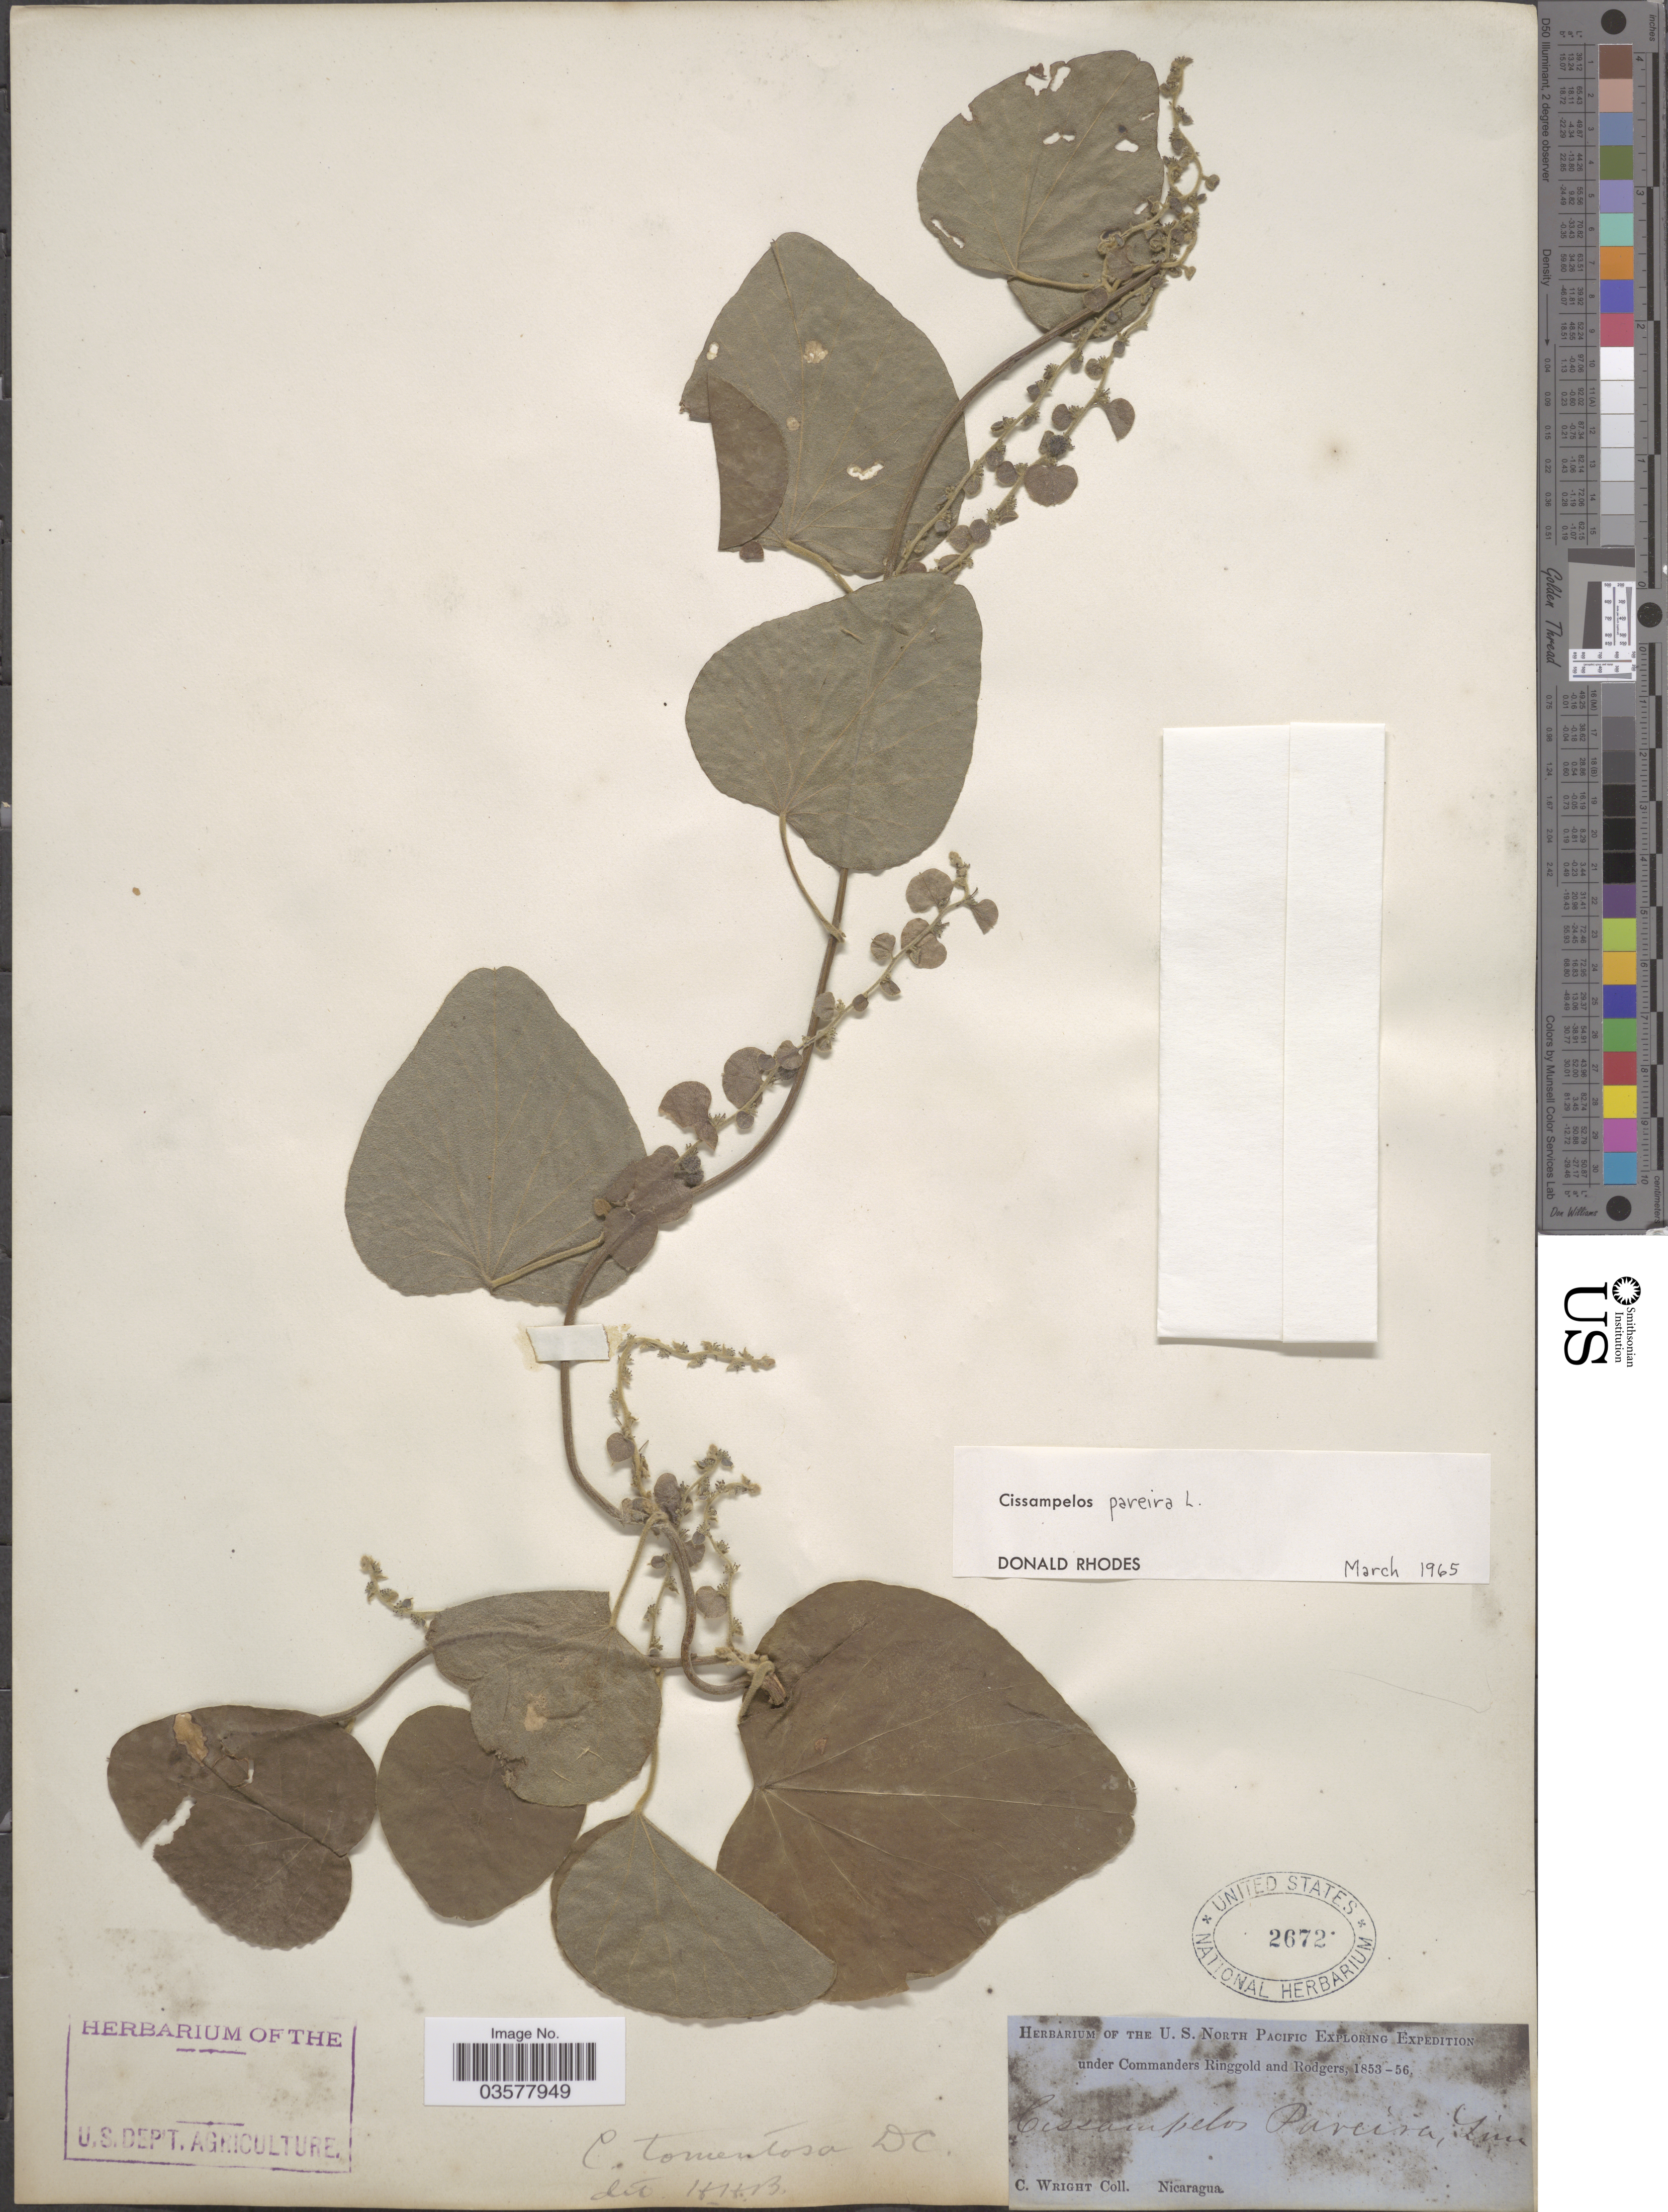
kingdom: Plantae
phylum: Tracheophyta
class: Magnoliopsida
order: Ranunculales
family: Menispermaceae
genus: Cissampelos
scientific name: Cissampelos pareira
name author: L.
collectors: C. Wright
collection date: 1853/1856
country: Nicaragua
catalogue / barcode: US 2672